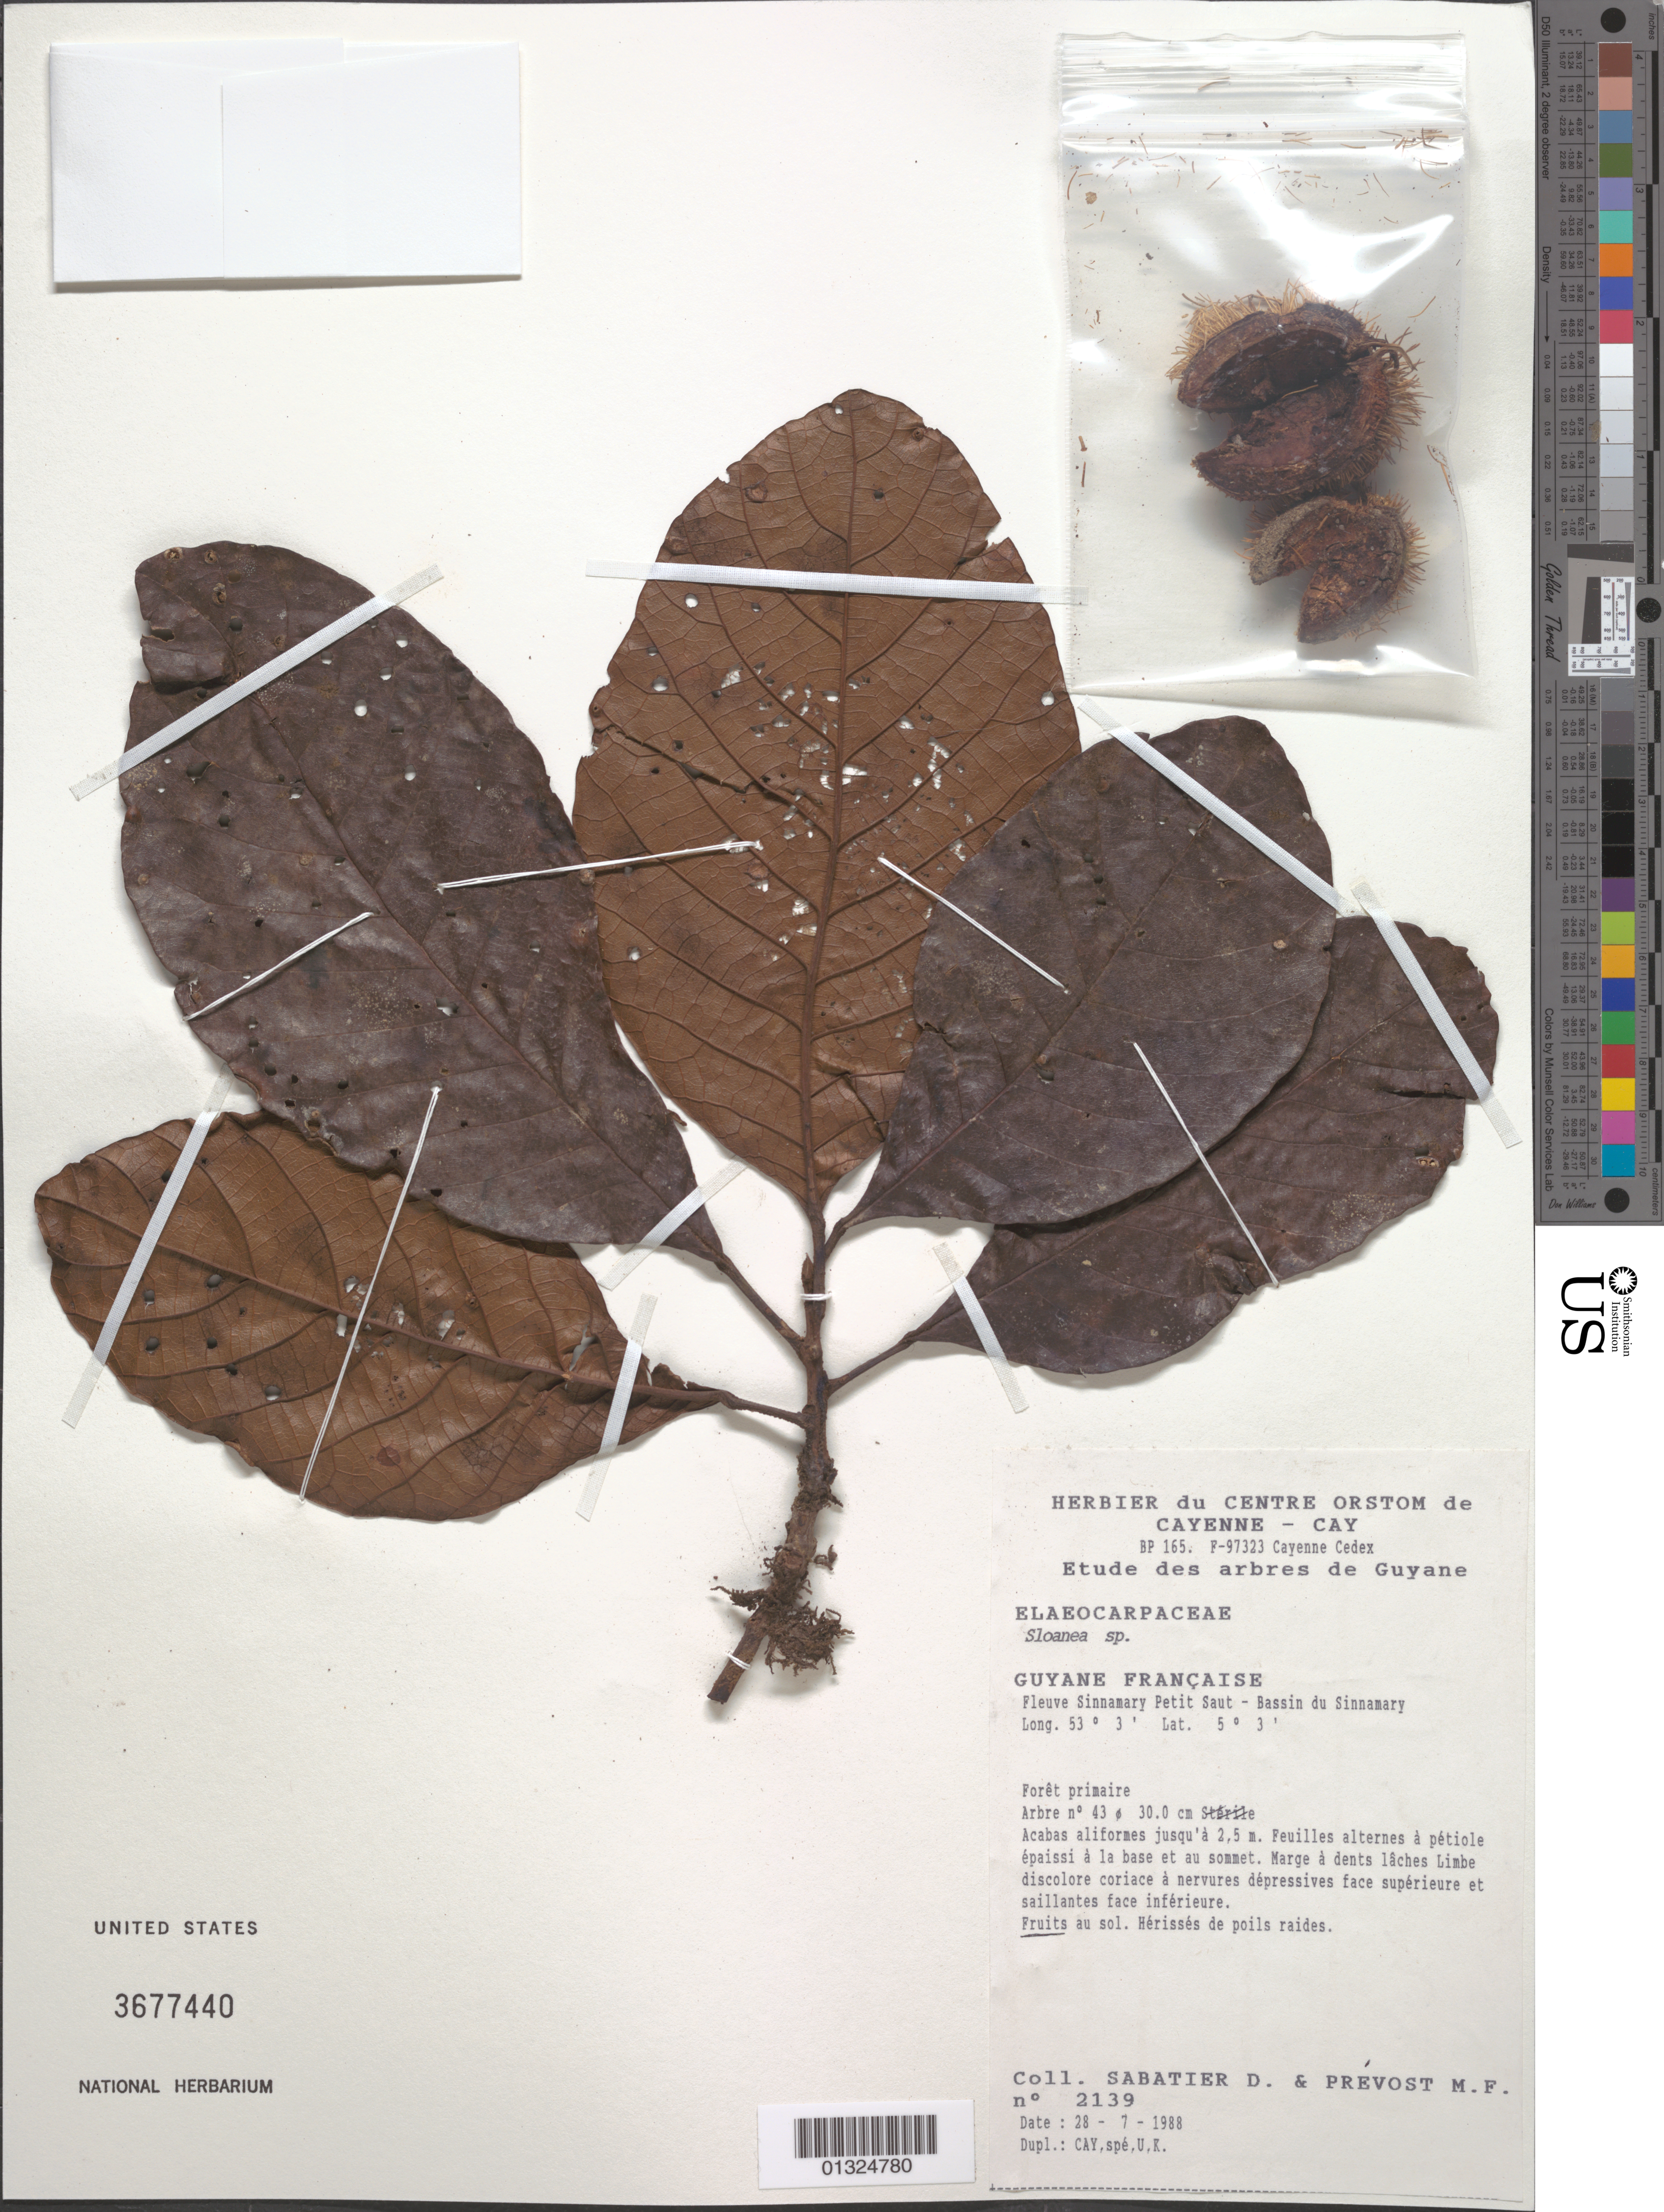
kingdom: Plantae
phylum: Tracheophyta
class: Magnoliopsida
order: Oxalidales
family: Elaeocarpaceae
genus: Sloanea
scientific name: Sloanea sp.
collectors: D. Sabatier & M.-F. Prévost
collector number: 2139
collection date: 1988-07-28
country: French Guiana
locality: Fleuve Sinnamary Petit Saut - Bassin du Sinnamary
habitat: Foret primaire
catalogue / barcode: US 3677440